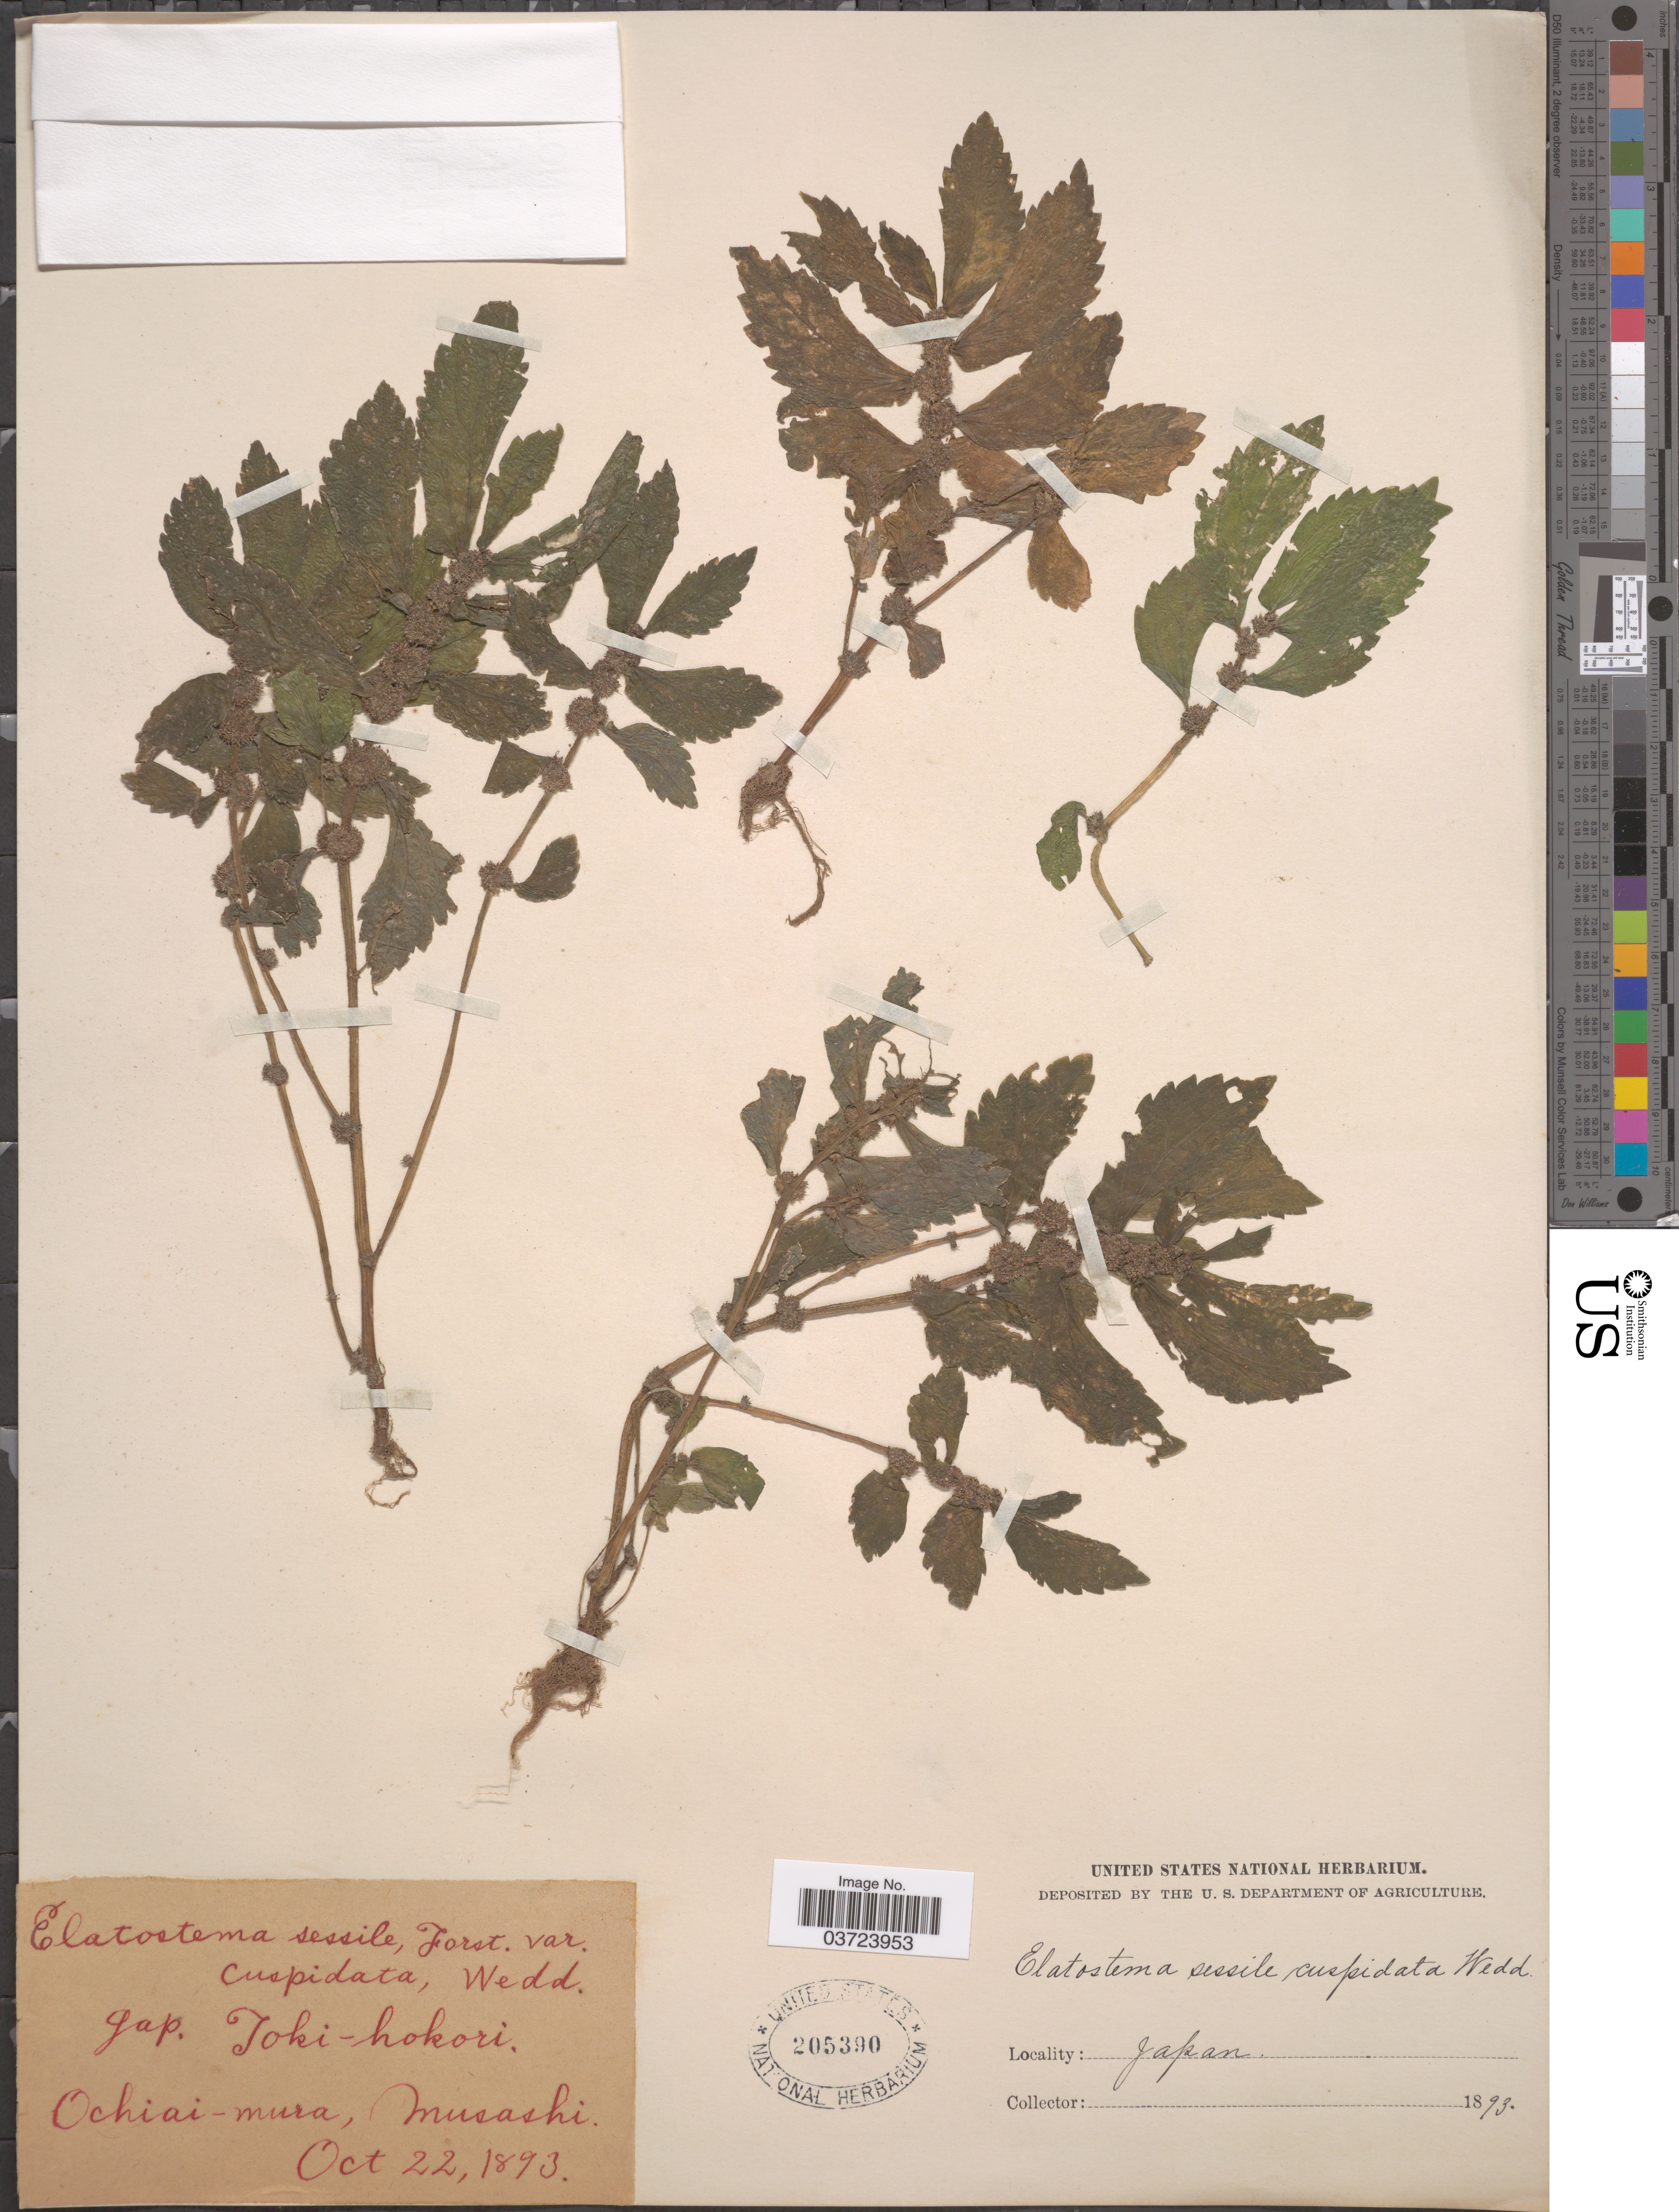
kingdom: Plantae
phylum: Tracheophyta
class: Magnoliopsida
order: Rosales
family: Urticaceae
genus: Elatostema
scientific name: Elatostema sessile var. cuspidatum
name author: (Wight) Wedd.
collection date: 1893-10-22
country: Japan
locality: Ochiai-mura, Musashi.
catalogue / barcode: US 205390